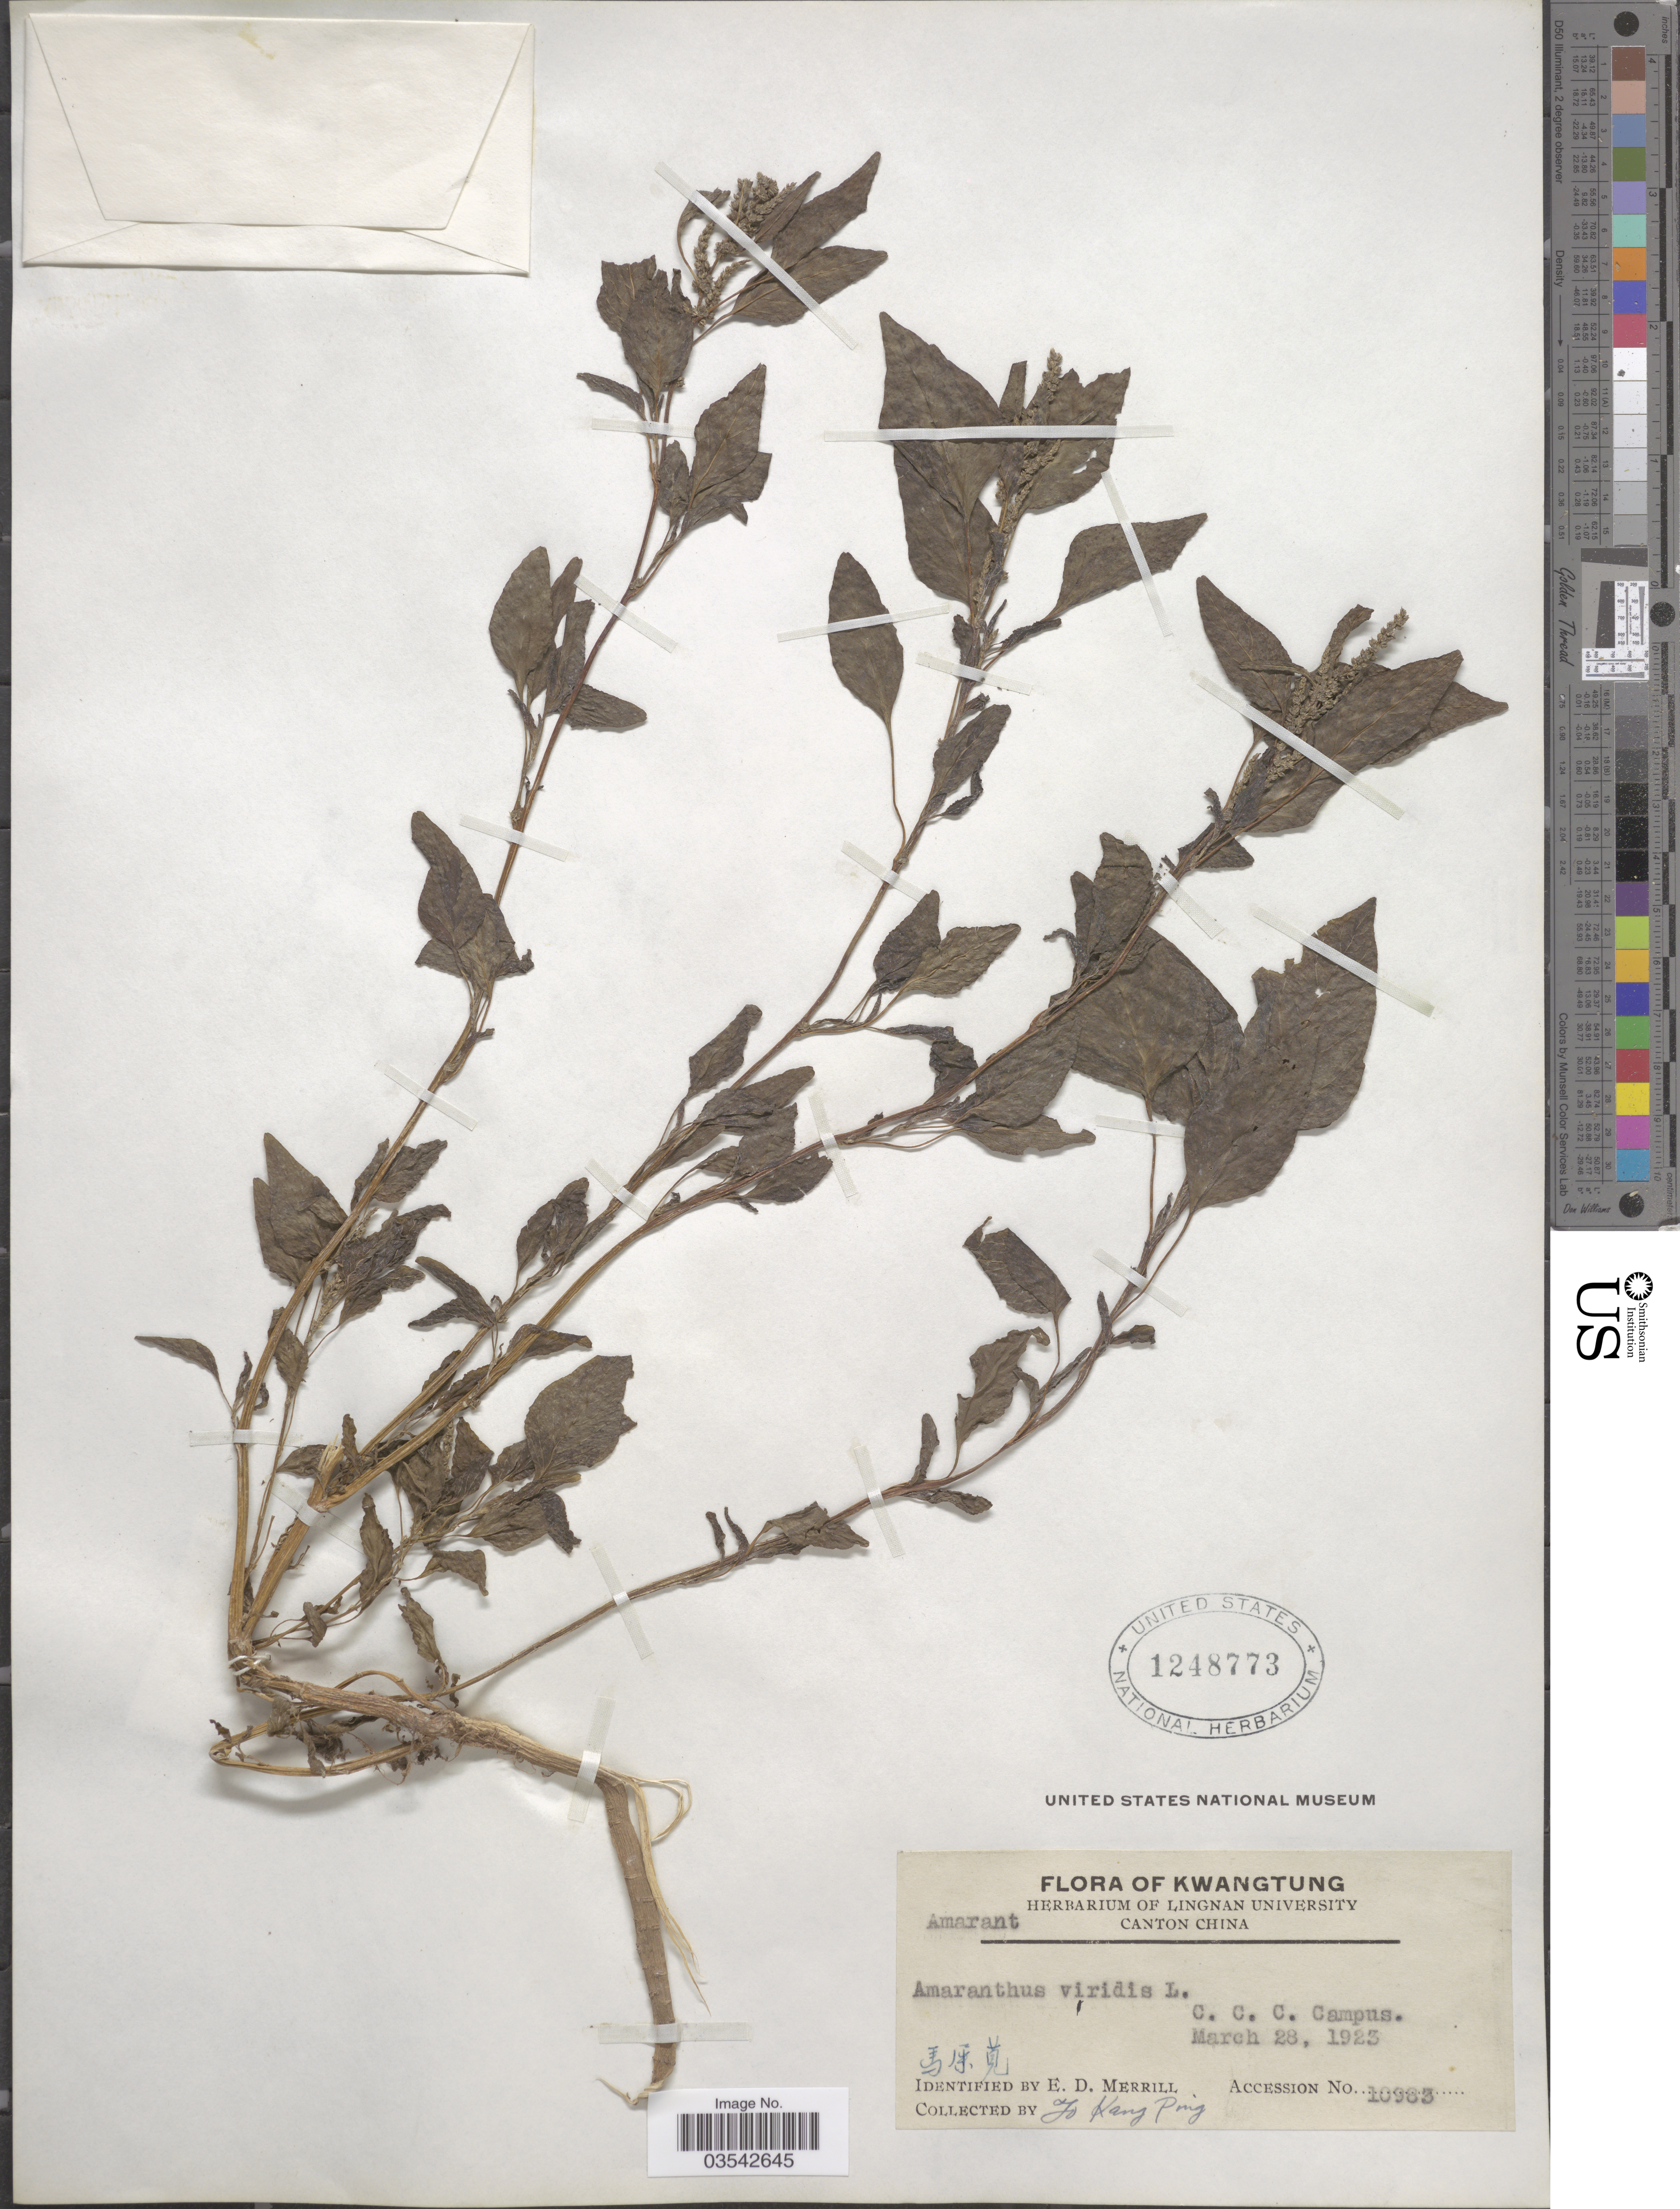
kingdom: Plantae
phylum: Tracheophyta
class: Magnoliopsida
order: Caryophyllales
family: Amaranthaceae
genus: Amaranthus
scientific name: Amaranthus viridis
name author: L.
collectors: T. Ping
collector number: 10983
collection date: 1923-03-28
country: China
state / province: Guangdong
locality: Kwangtung. C. C. C. Campus.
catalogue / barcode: US 1248773